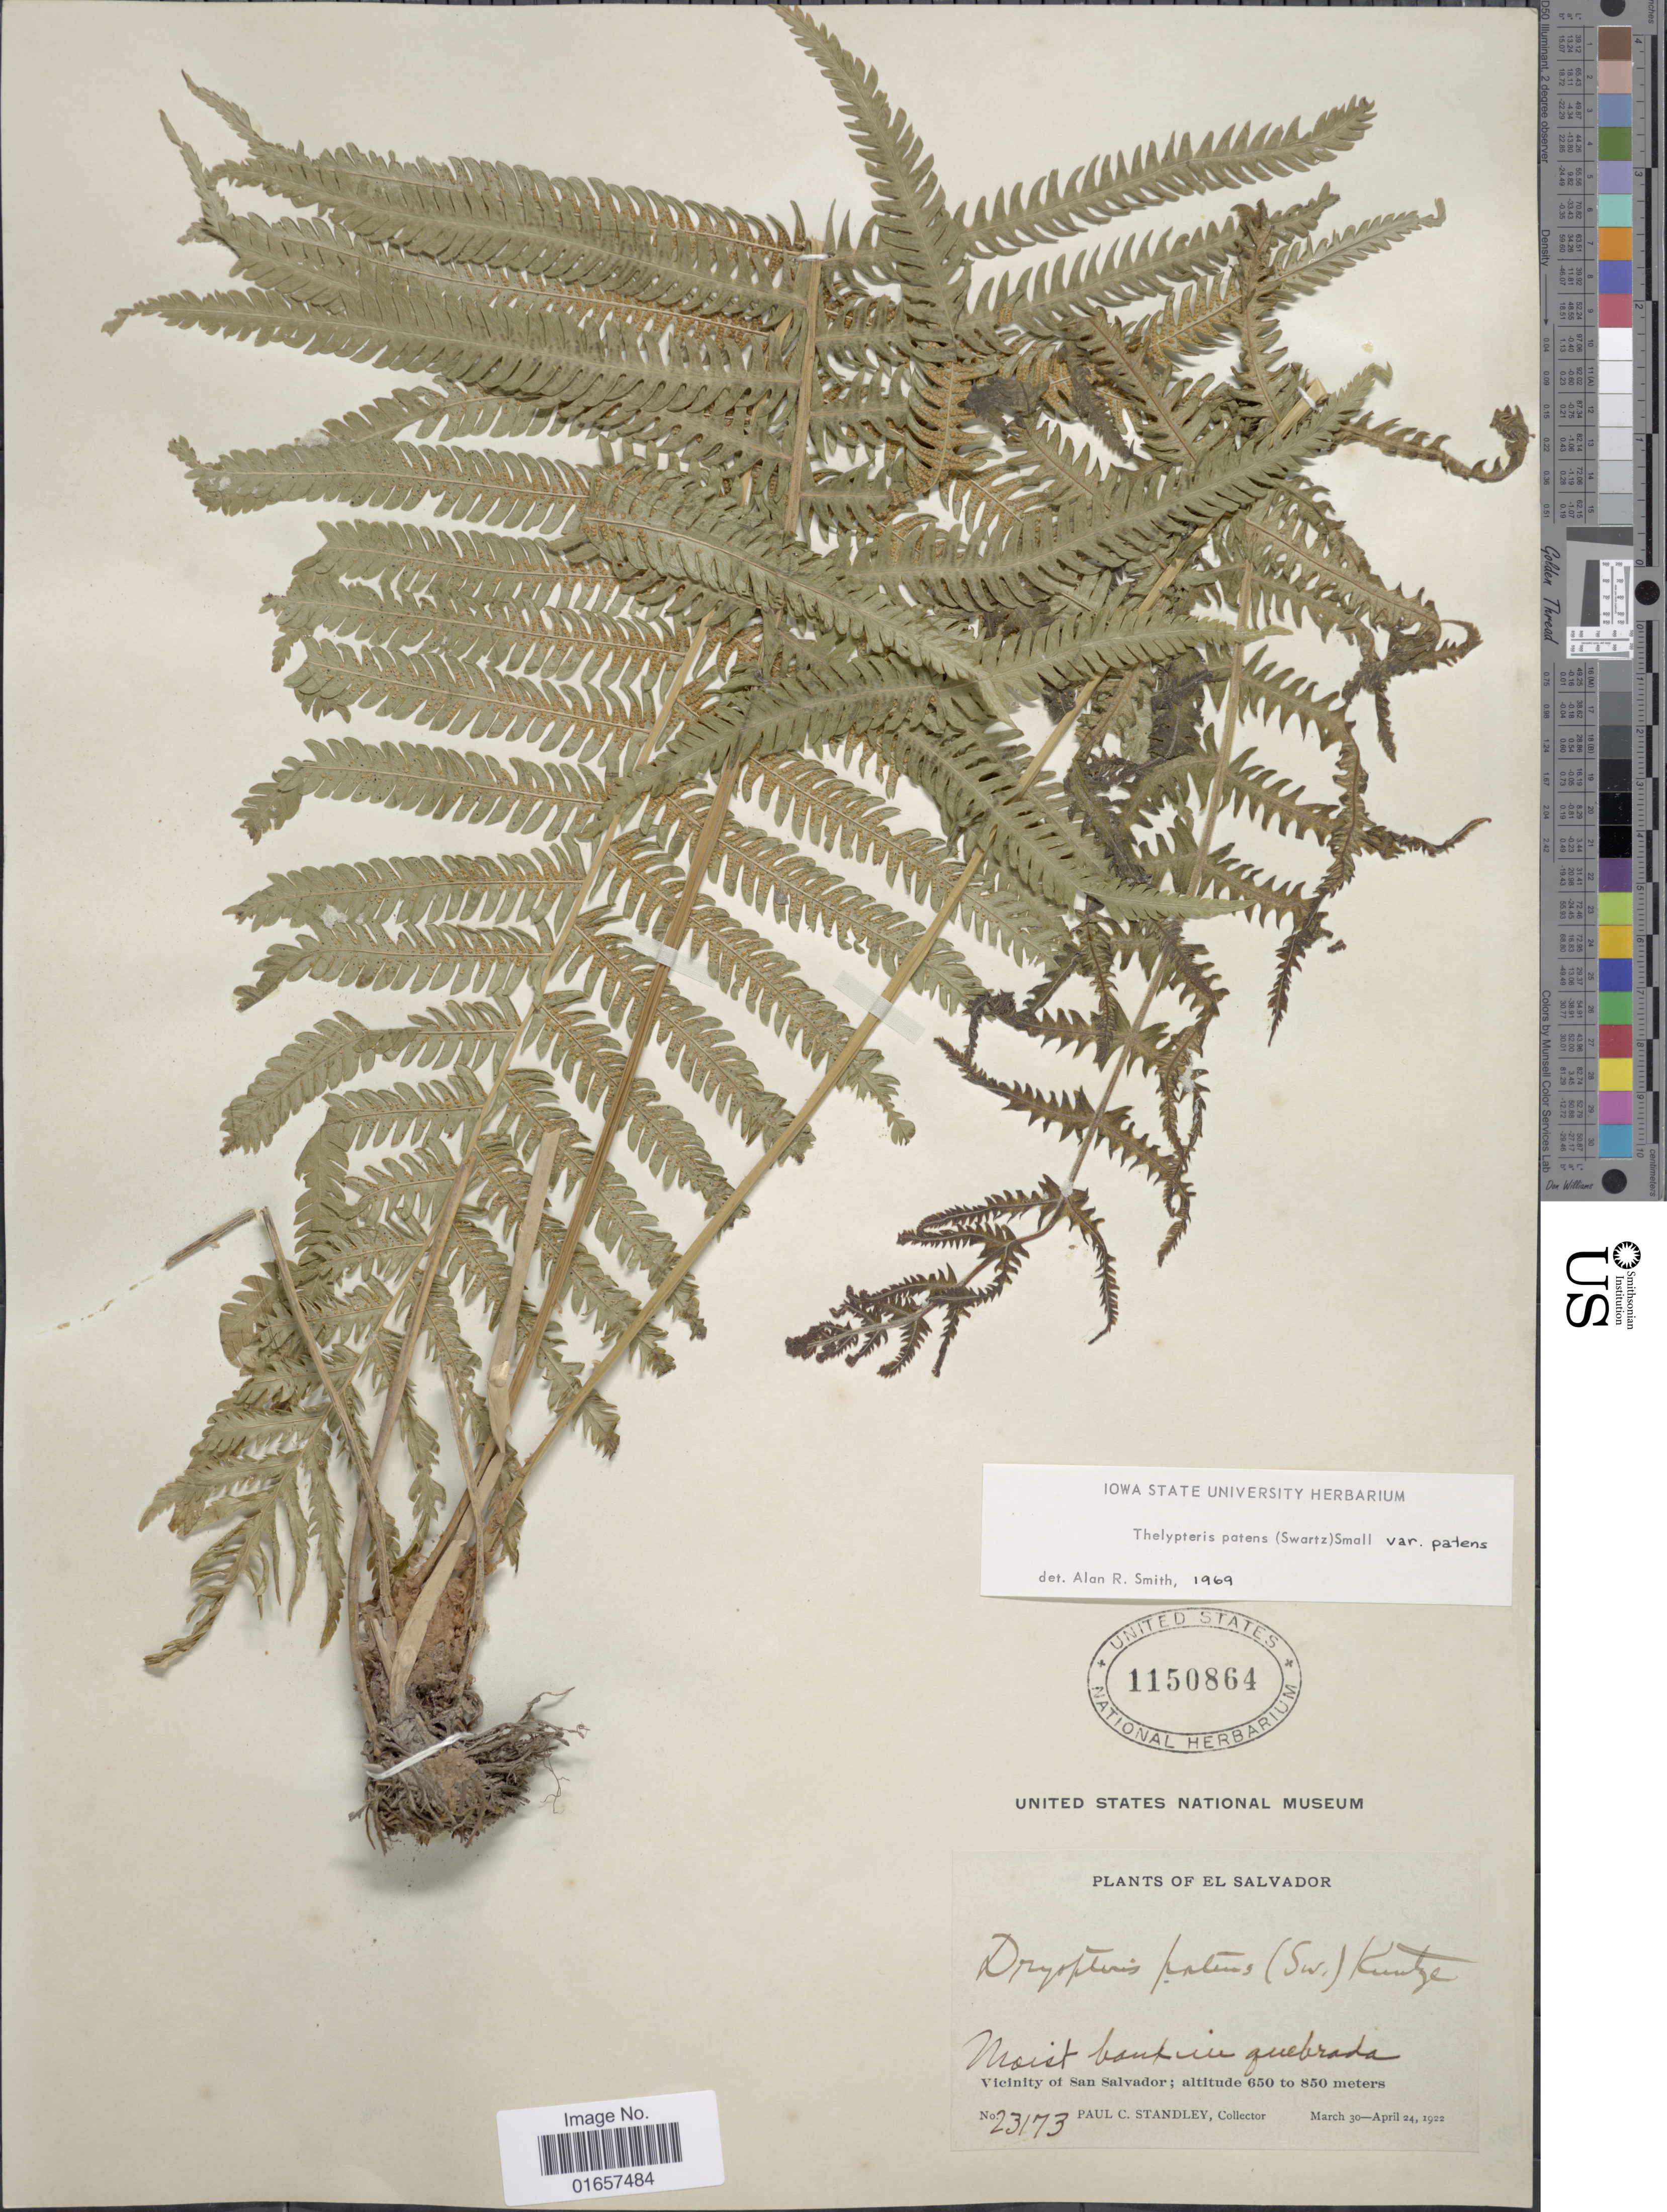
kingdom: Plantae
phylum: Tracheophyta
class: Polypodiopsida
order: Polypodiales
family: Thelypteridaceae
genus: Christella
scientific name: Christella patens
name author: (Sw.) Holttum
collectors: P. C. Standley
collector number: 23172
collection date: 1922-03-30/1922-04-24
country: El Salvador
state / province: San Salvador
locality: El Salvador, Vicinity of San Salvador.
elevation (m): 650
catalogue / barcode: US 1150864